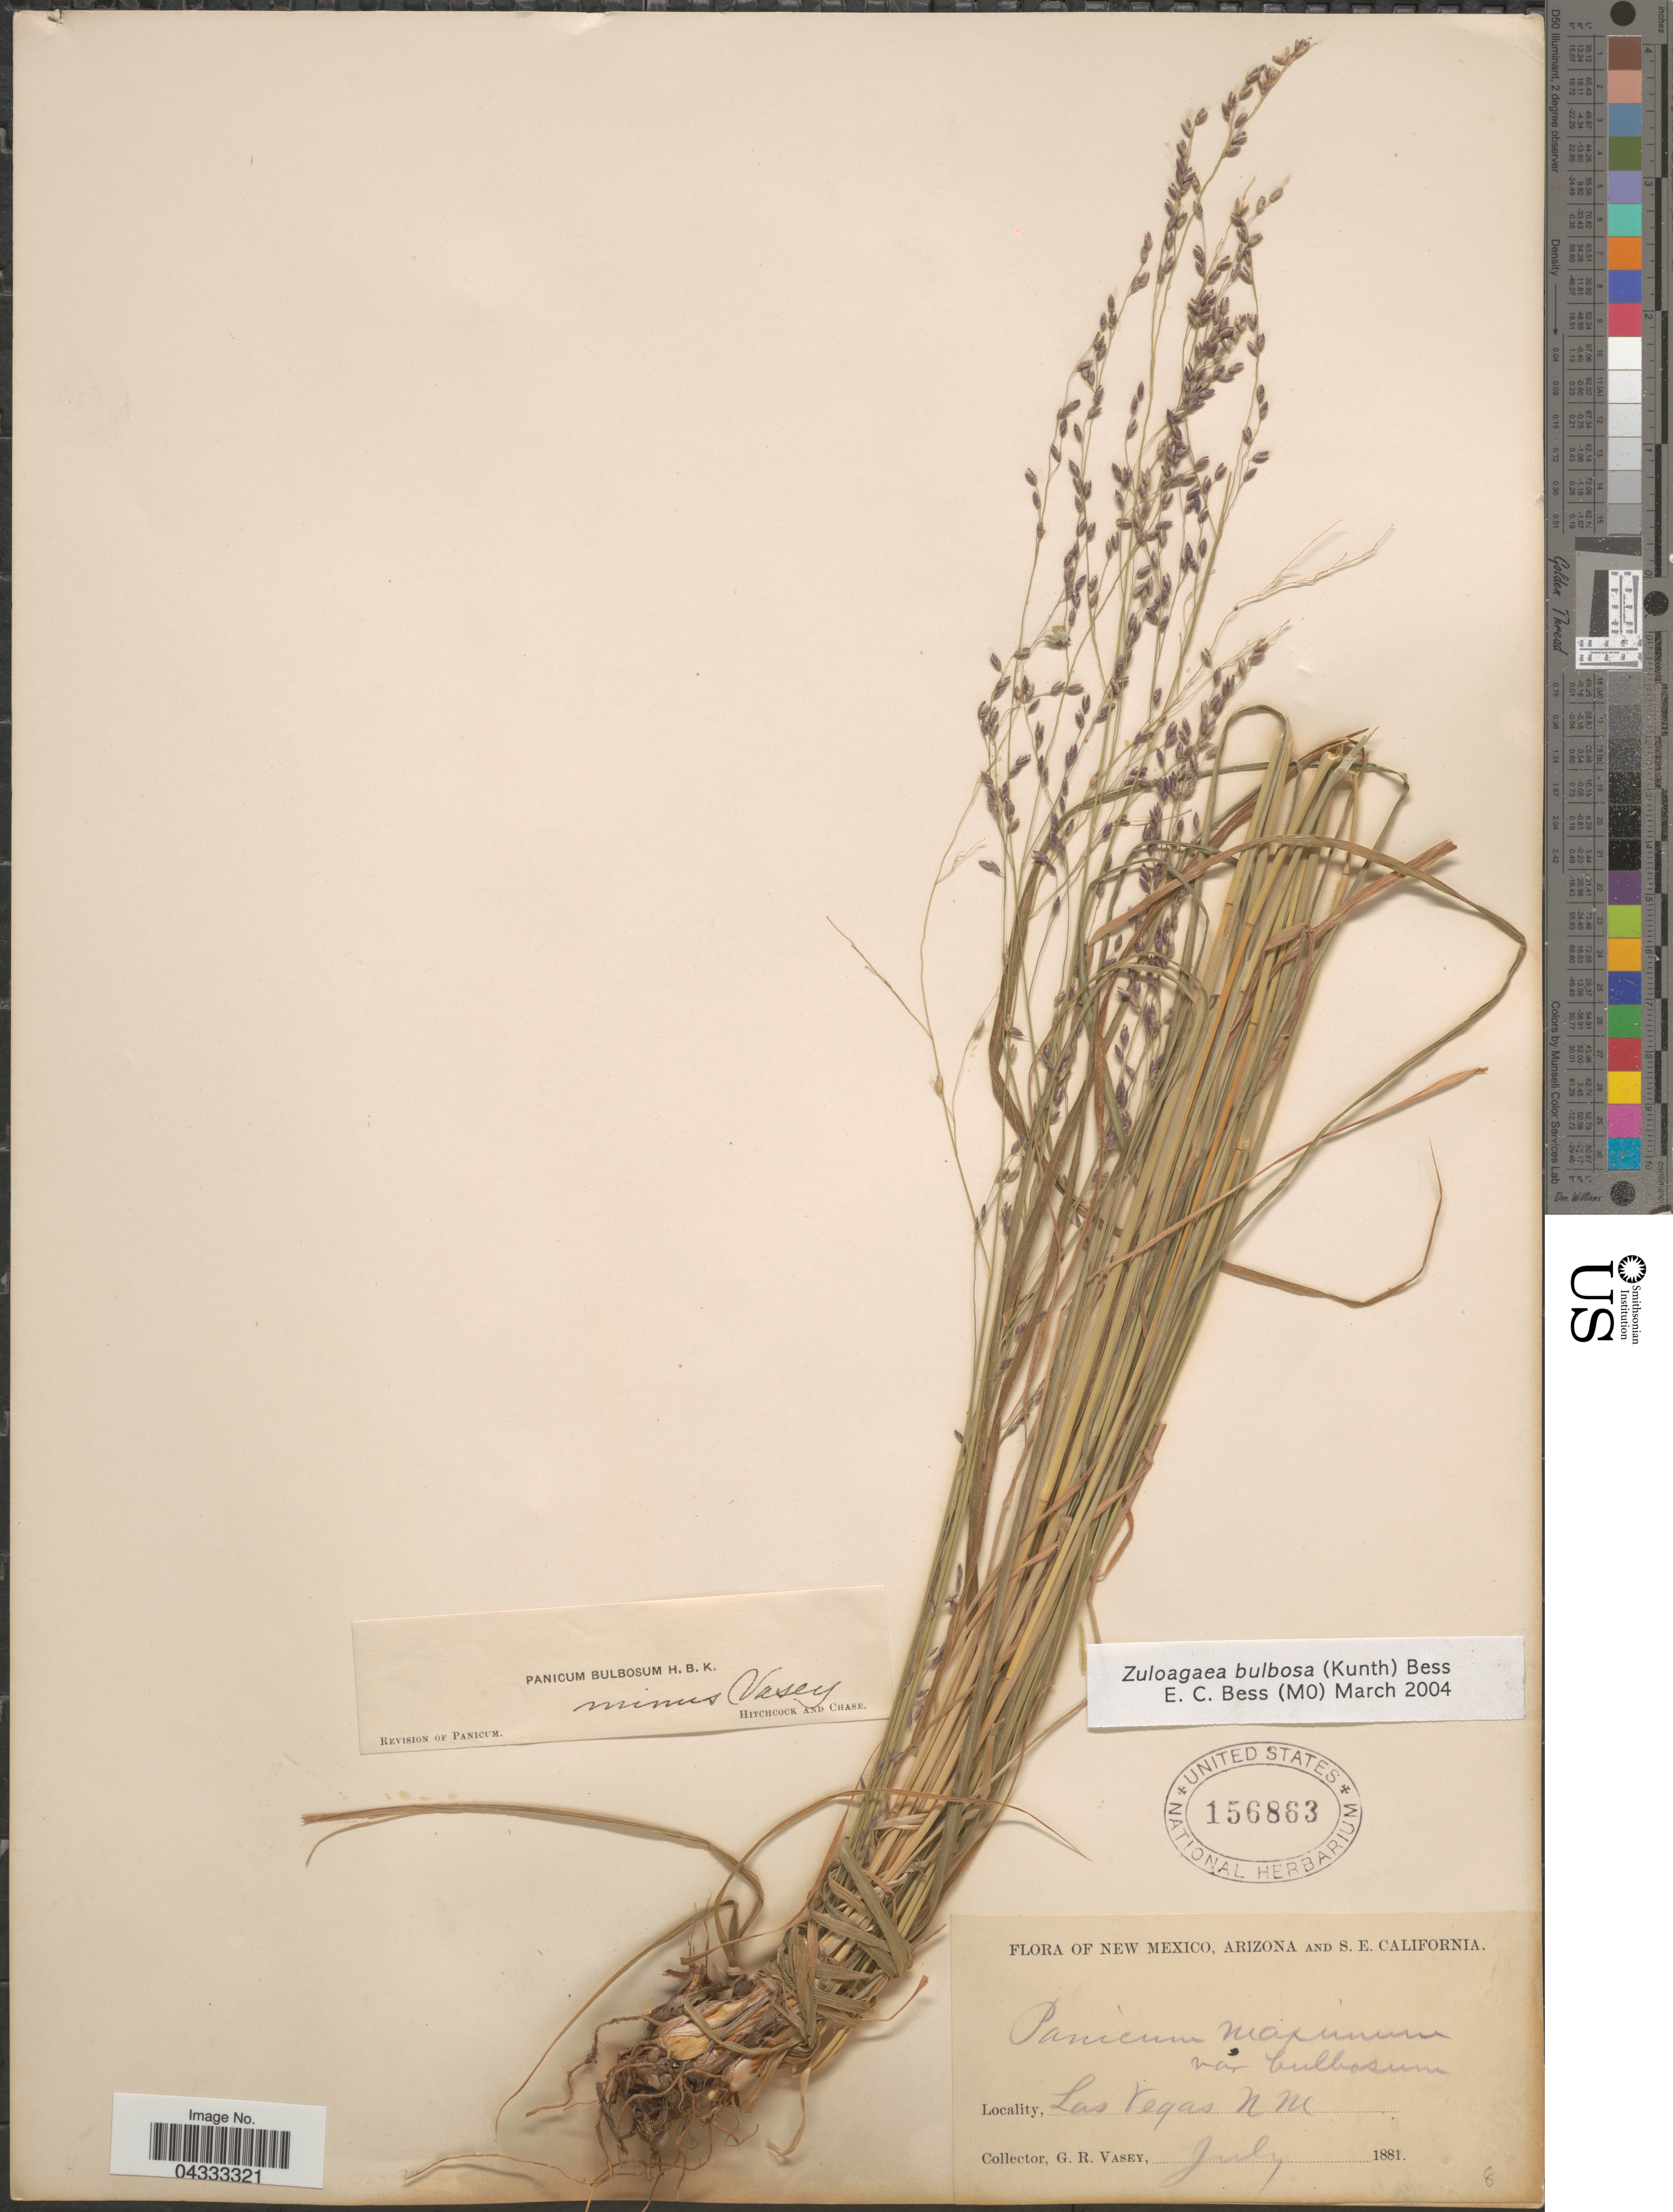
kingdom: Plantae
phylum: Tracheophyta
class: Liliopsida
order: Poales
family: Poaceae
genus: Zuloagaea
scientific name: Zuloagaea bulbosa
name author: (Kunth) E. Bess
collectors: G. R. Vasey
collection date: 1881-07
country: United States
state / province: New Mexico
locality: Las Vegas.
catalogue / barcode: US 156863